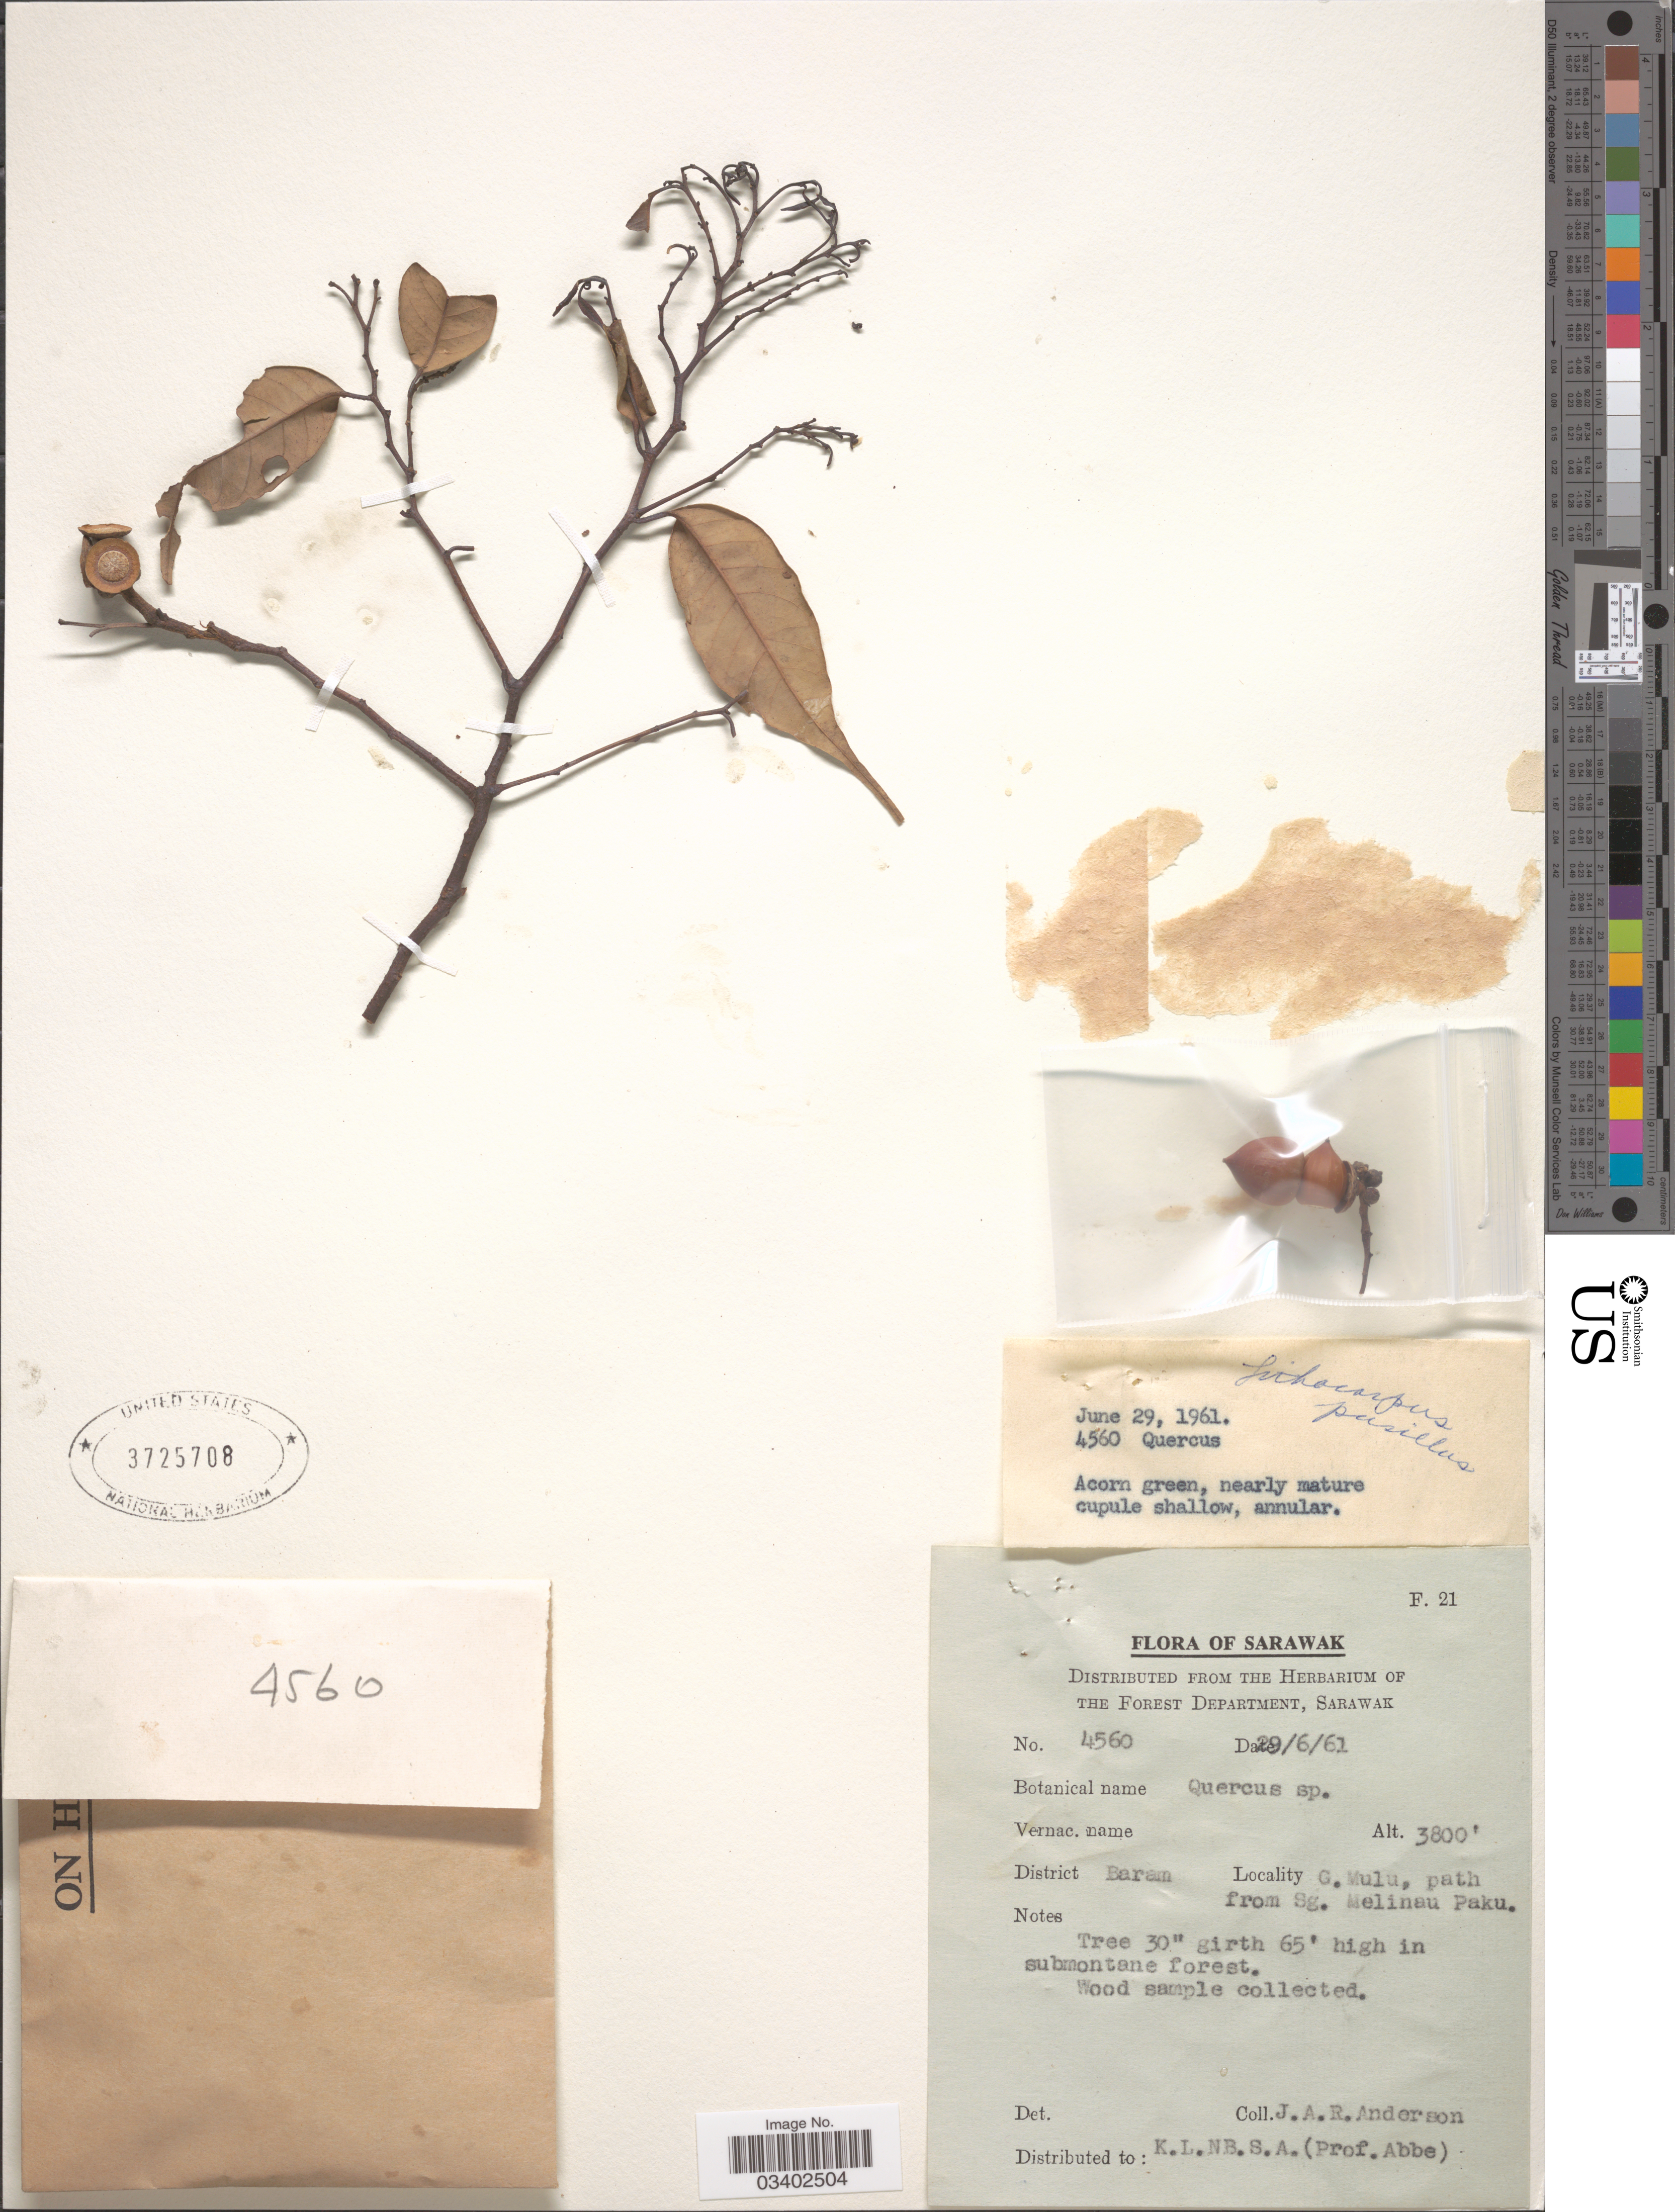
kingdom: Plantae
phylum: Tracheophyta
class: Magnoliopsida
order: Fagales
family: Fagaceae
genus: Lithocarpus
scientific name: Lithocarpus pusillus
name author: Soepadmo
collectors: J. A. R. Anderson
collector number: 4560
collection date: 1961-06-29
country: Malaysia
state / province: Sarawak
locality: District Baram. G. Mulu, path from Sg. Melinau Paku.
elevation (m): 1158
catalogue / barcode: US 3725708